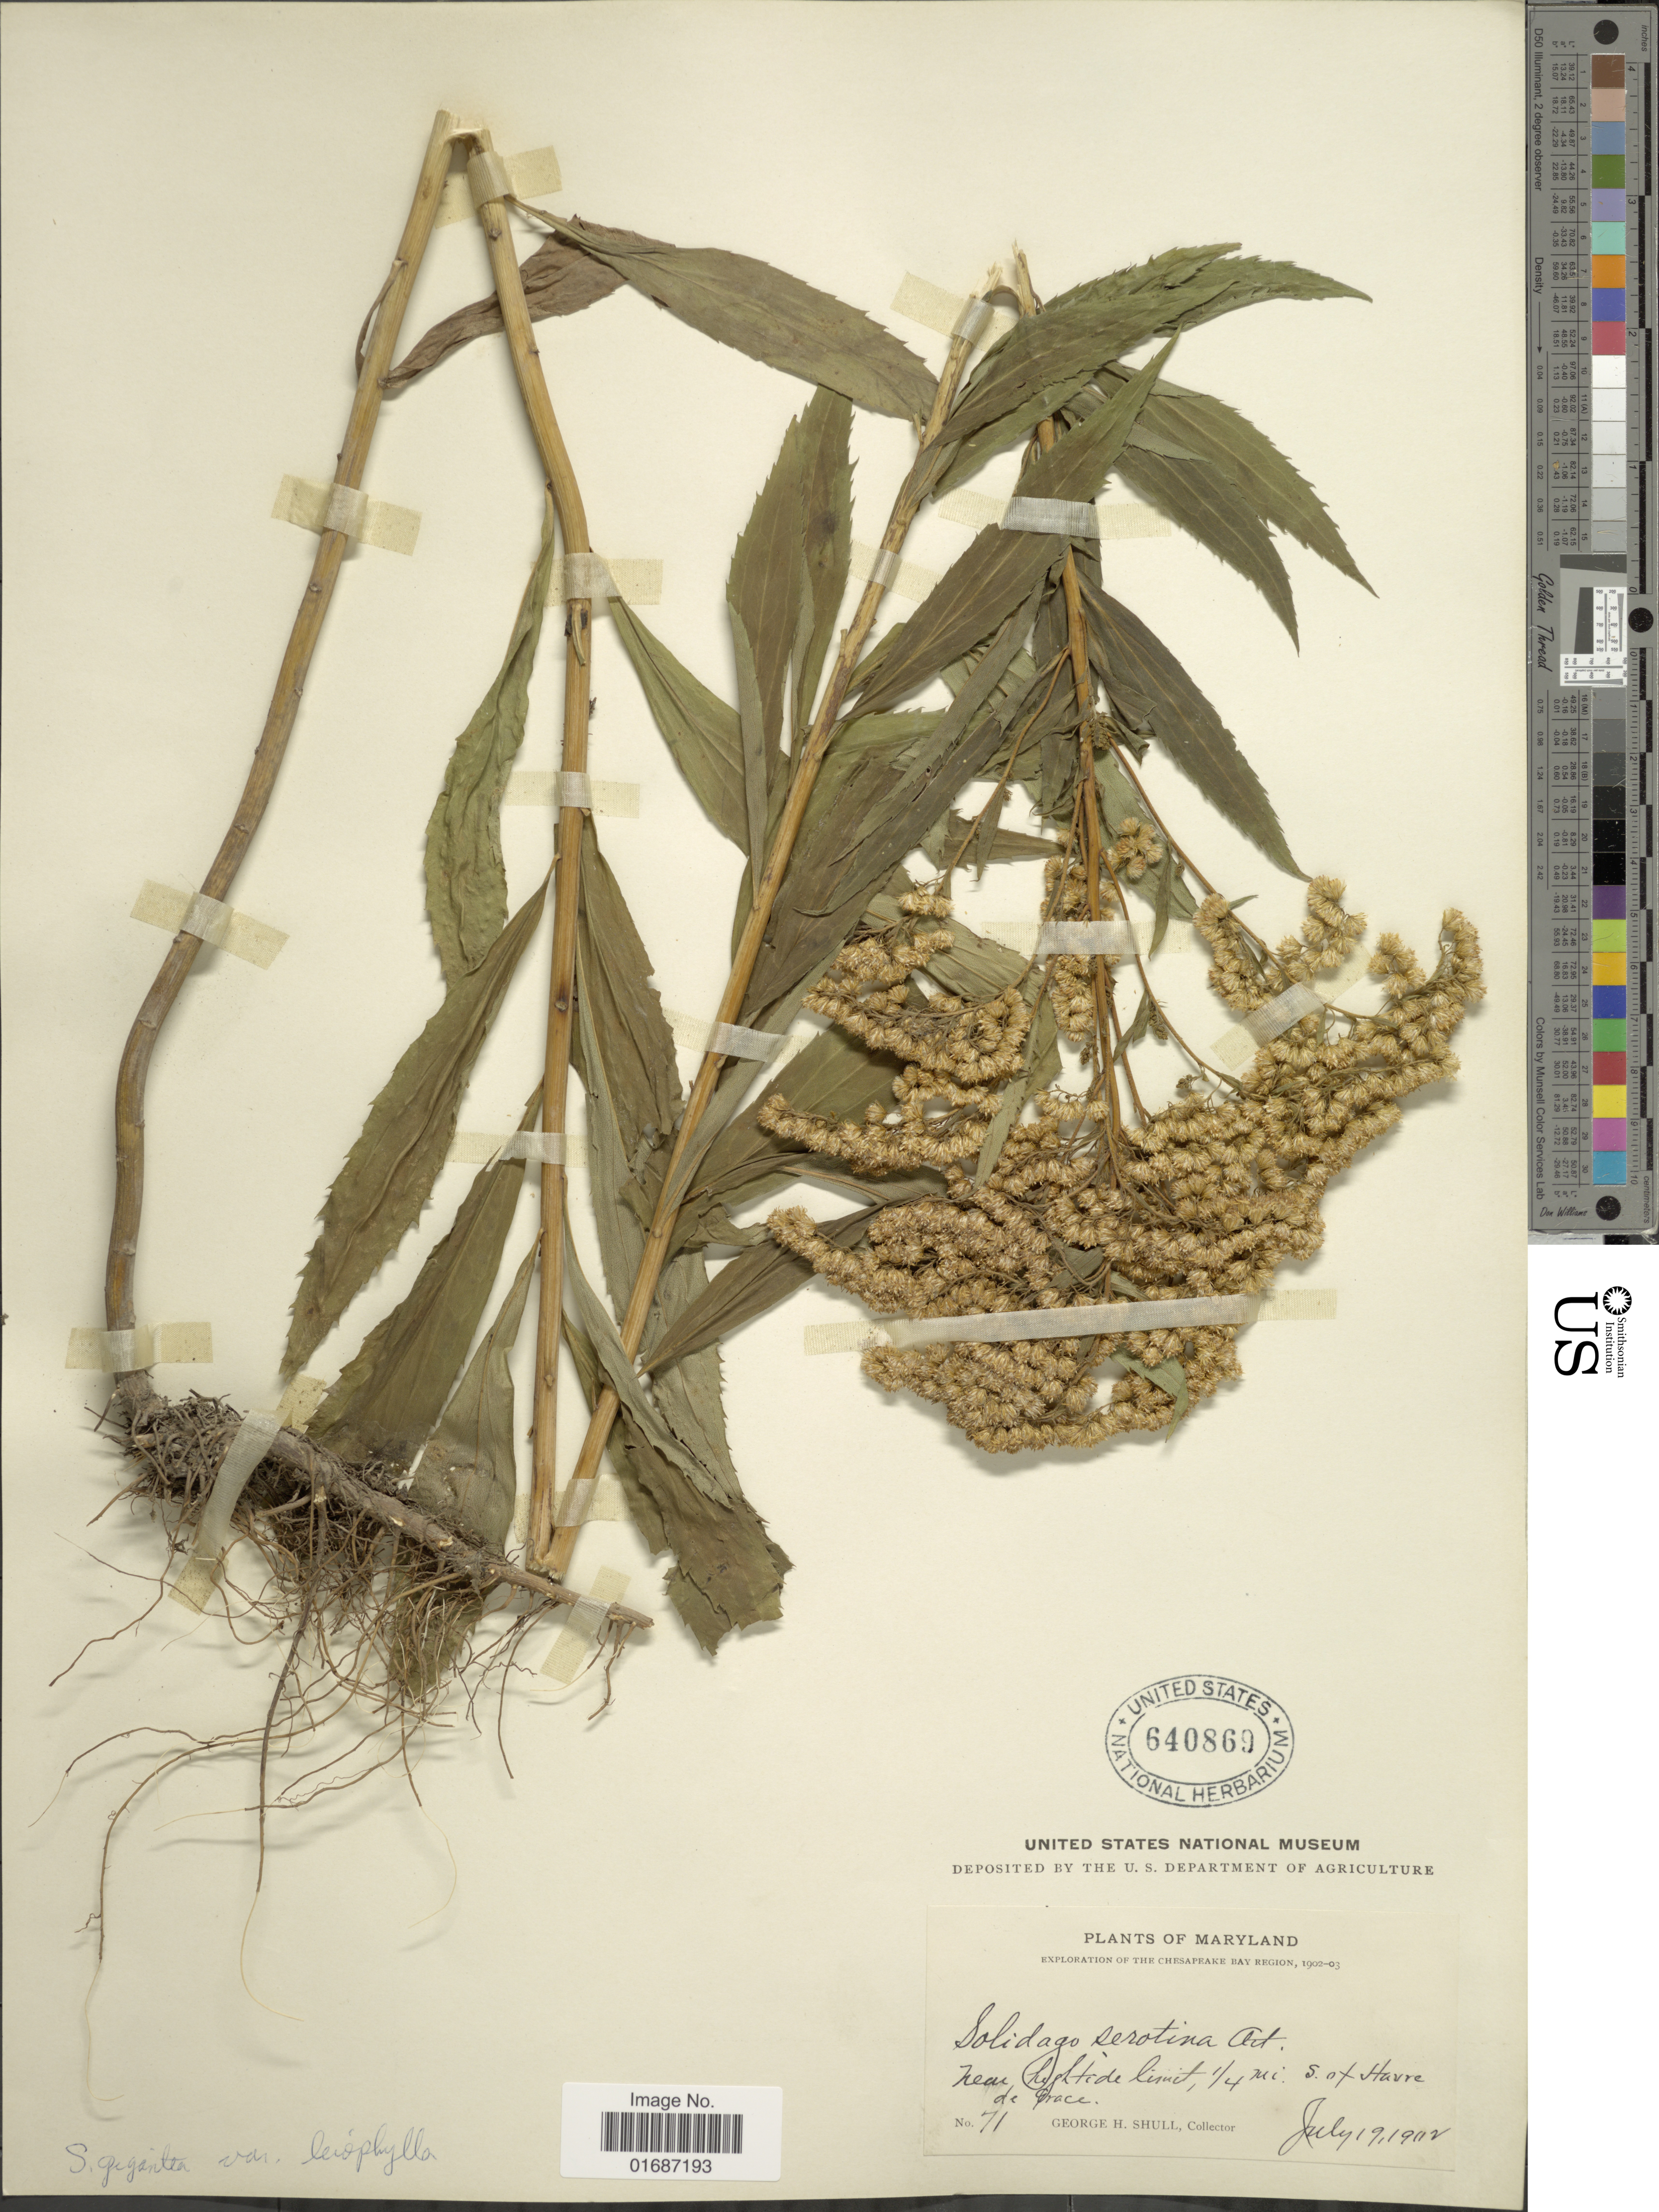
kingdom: Plantae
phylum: Tracheophyta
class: Magnoliopsida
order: Asterales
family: Asteraceae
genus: Solidago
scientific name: Solidago gigantea var. leiophylla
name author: Fernald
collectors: G. H. Shull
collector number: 71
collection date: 1902-07-19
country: United States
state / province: Maryland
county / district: Harford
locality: Chesapeake Bay Region, near hightide limit, ¼ mi. S of Havre de Grace.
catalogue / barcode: US 640869